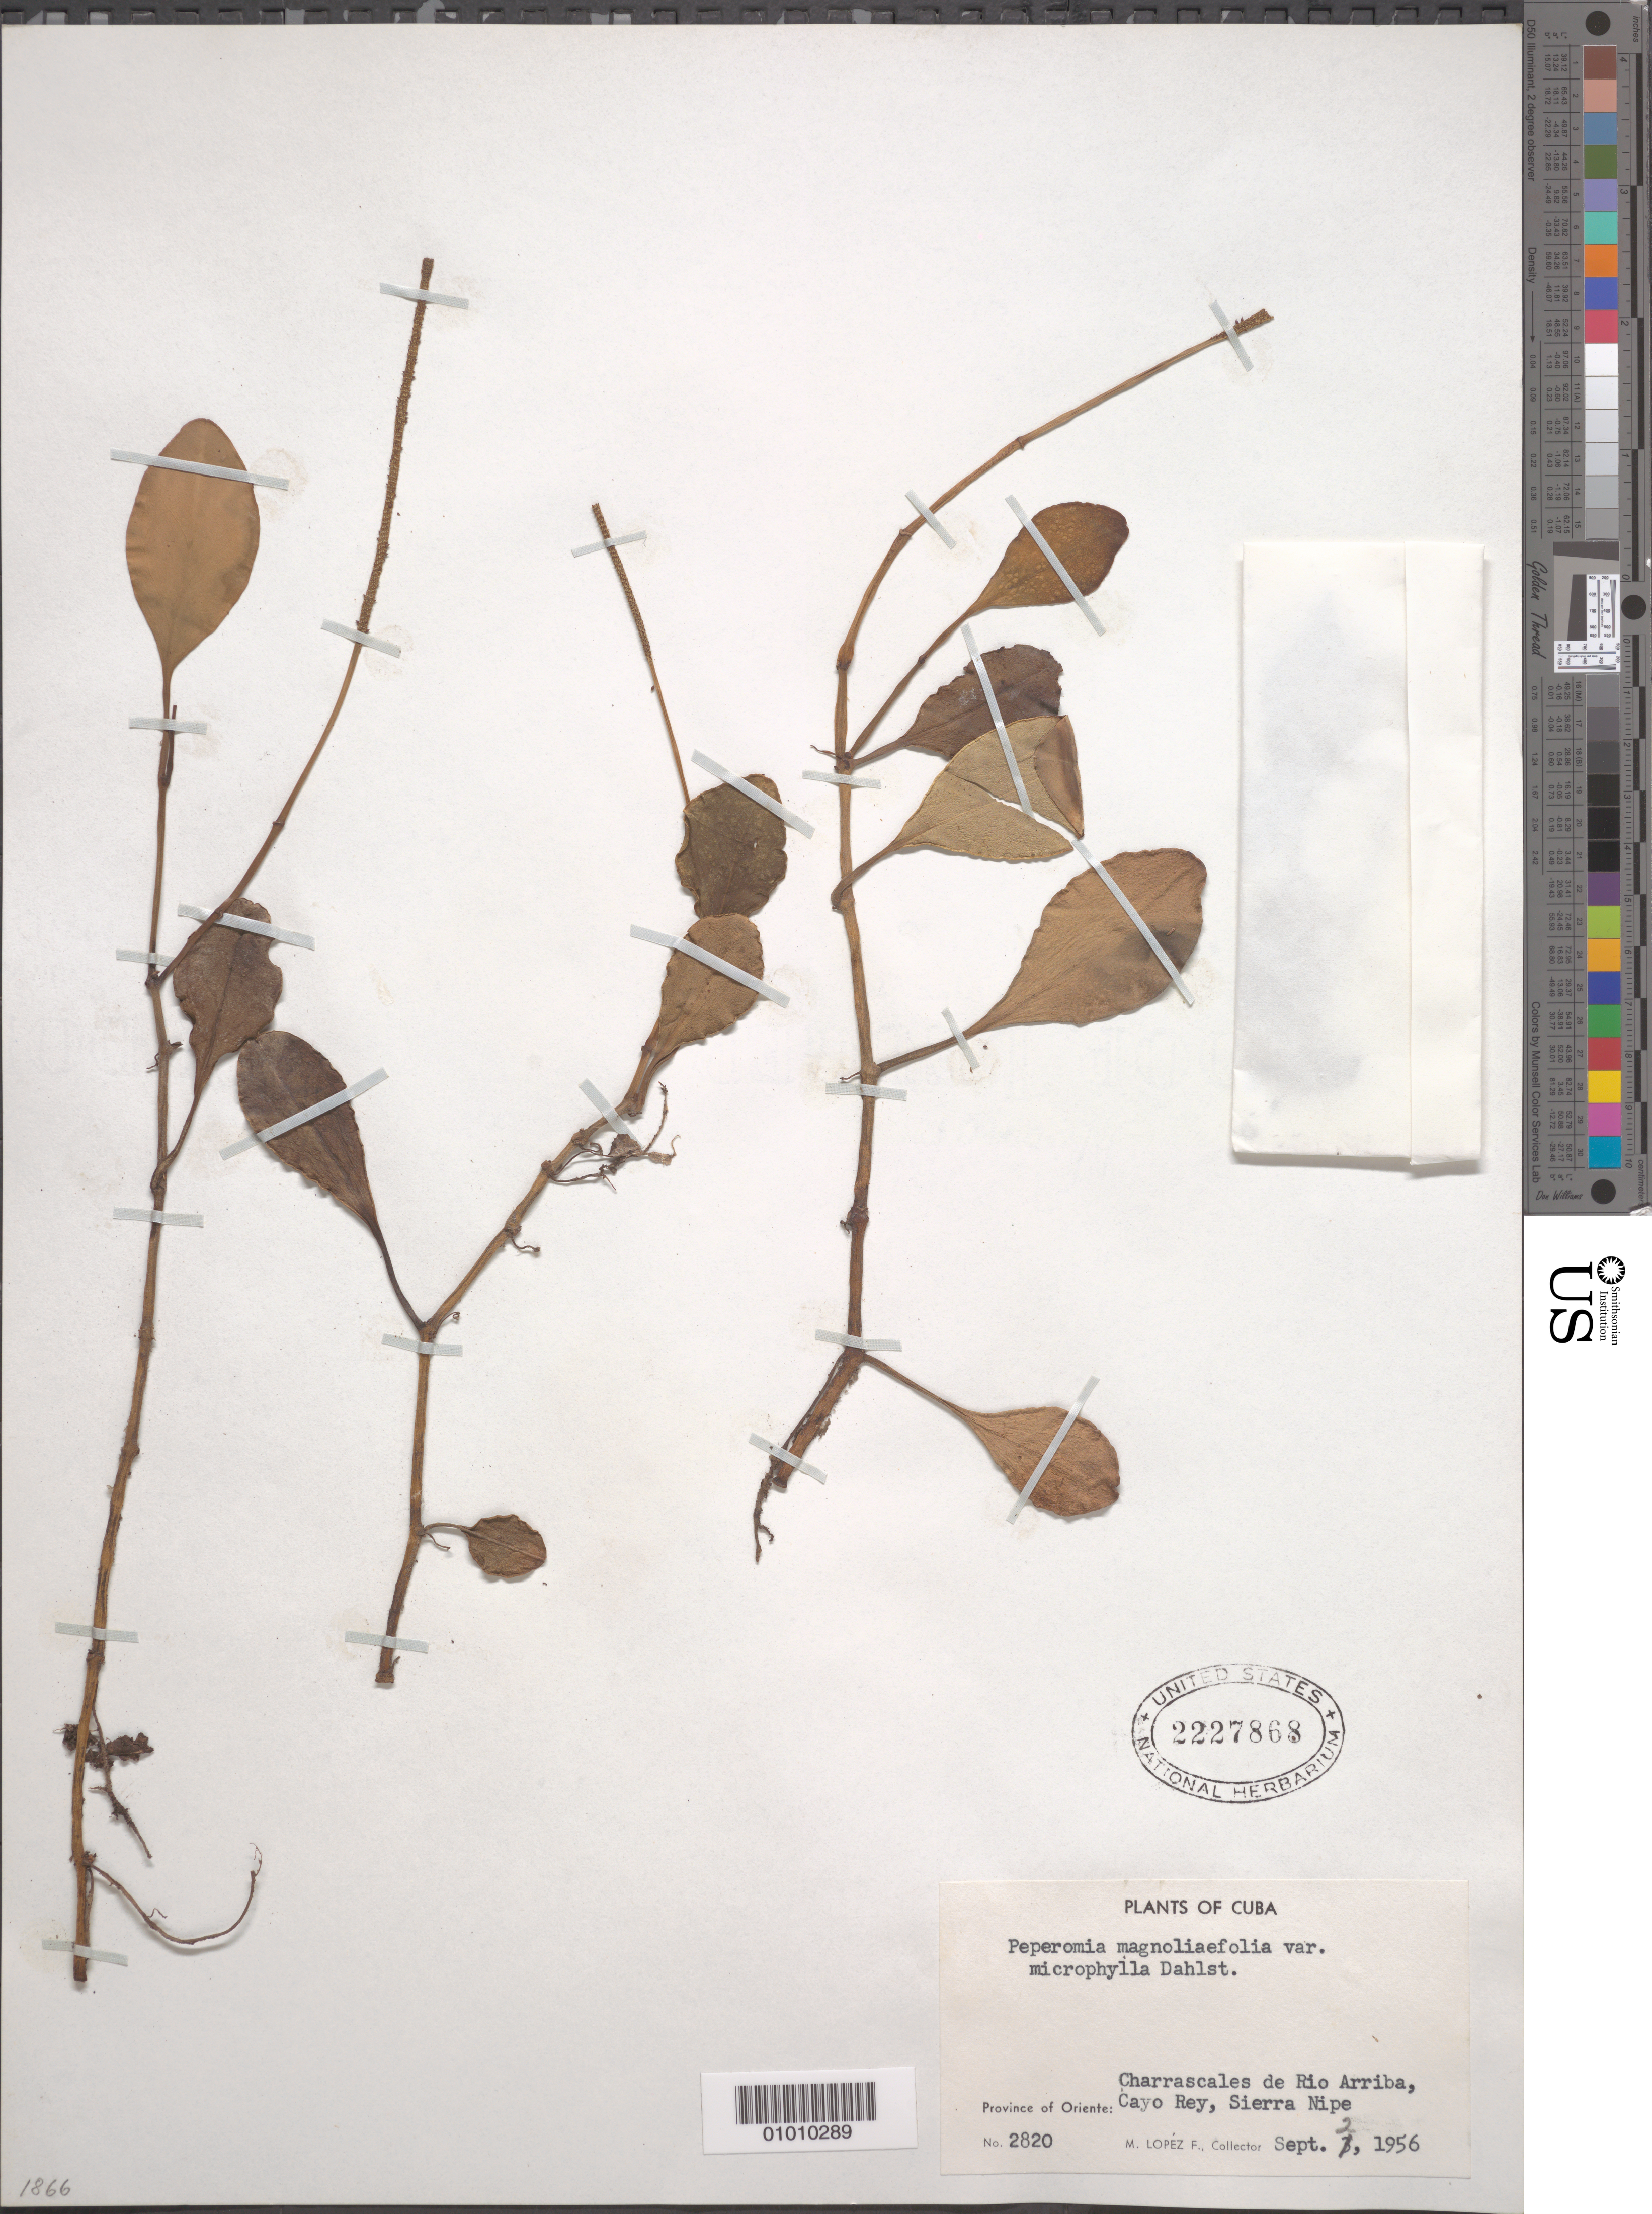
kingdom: Plantae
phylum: Tracheophyta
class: Magnoliopsida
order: Piperales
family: Piperaceae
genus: Peperomia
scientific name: Peperomia magnoliifolia var. magnoliifolia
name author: (Jacq.) A. Dietr.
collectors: M. López Figueiras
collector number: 2820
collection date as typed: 02 Sep 1956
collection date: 1956-09-02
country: Cuba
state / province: Holguín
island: Cuba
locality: Charrascales de Rio Arriba, Cayo Rey, Sierra Nipe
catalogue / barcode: US 2227868